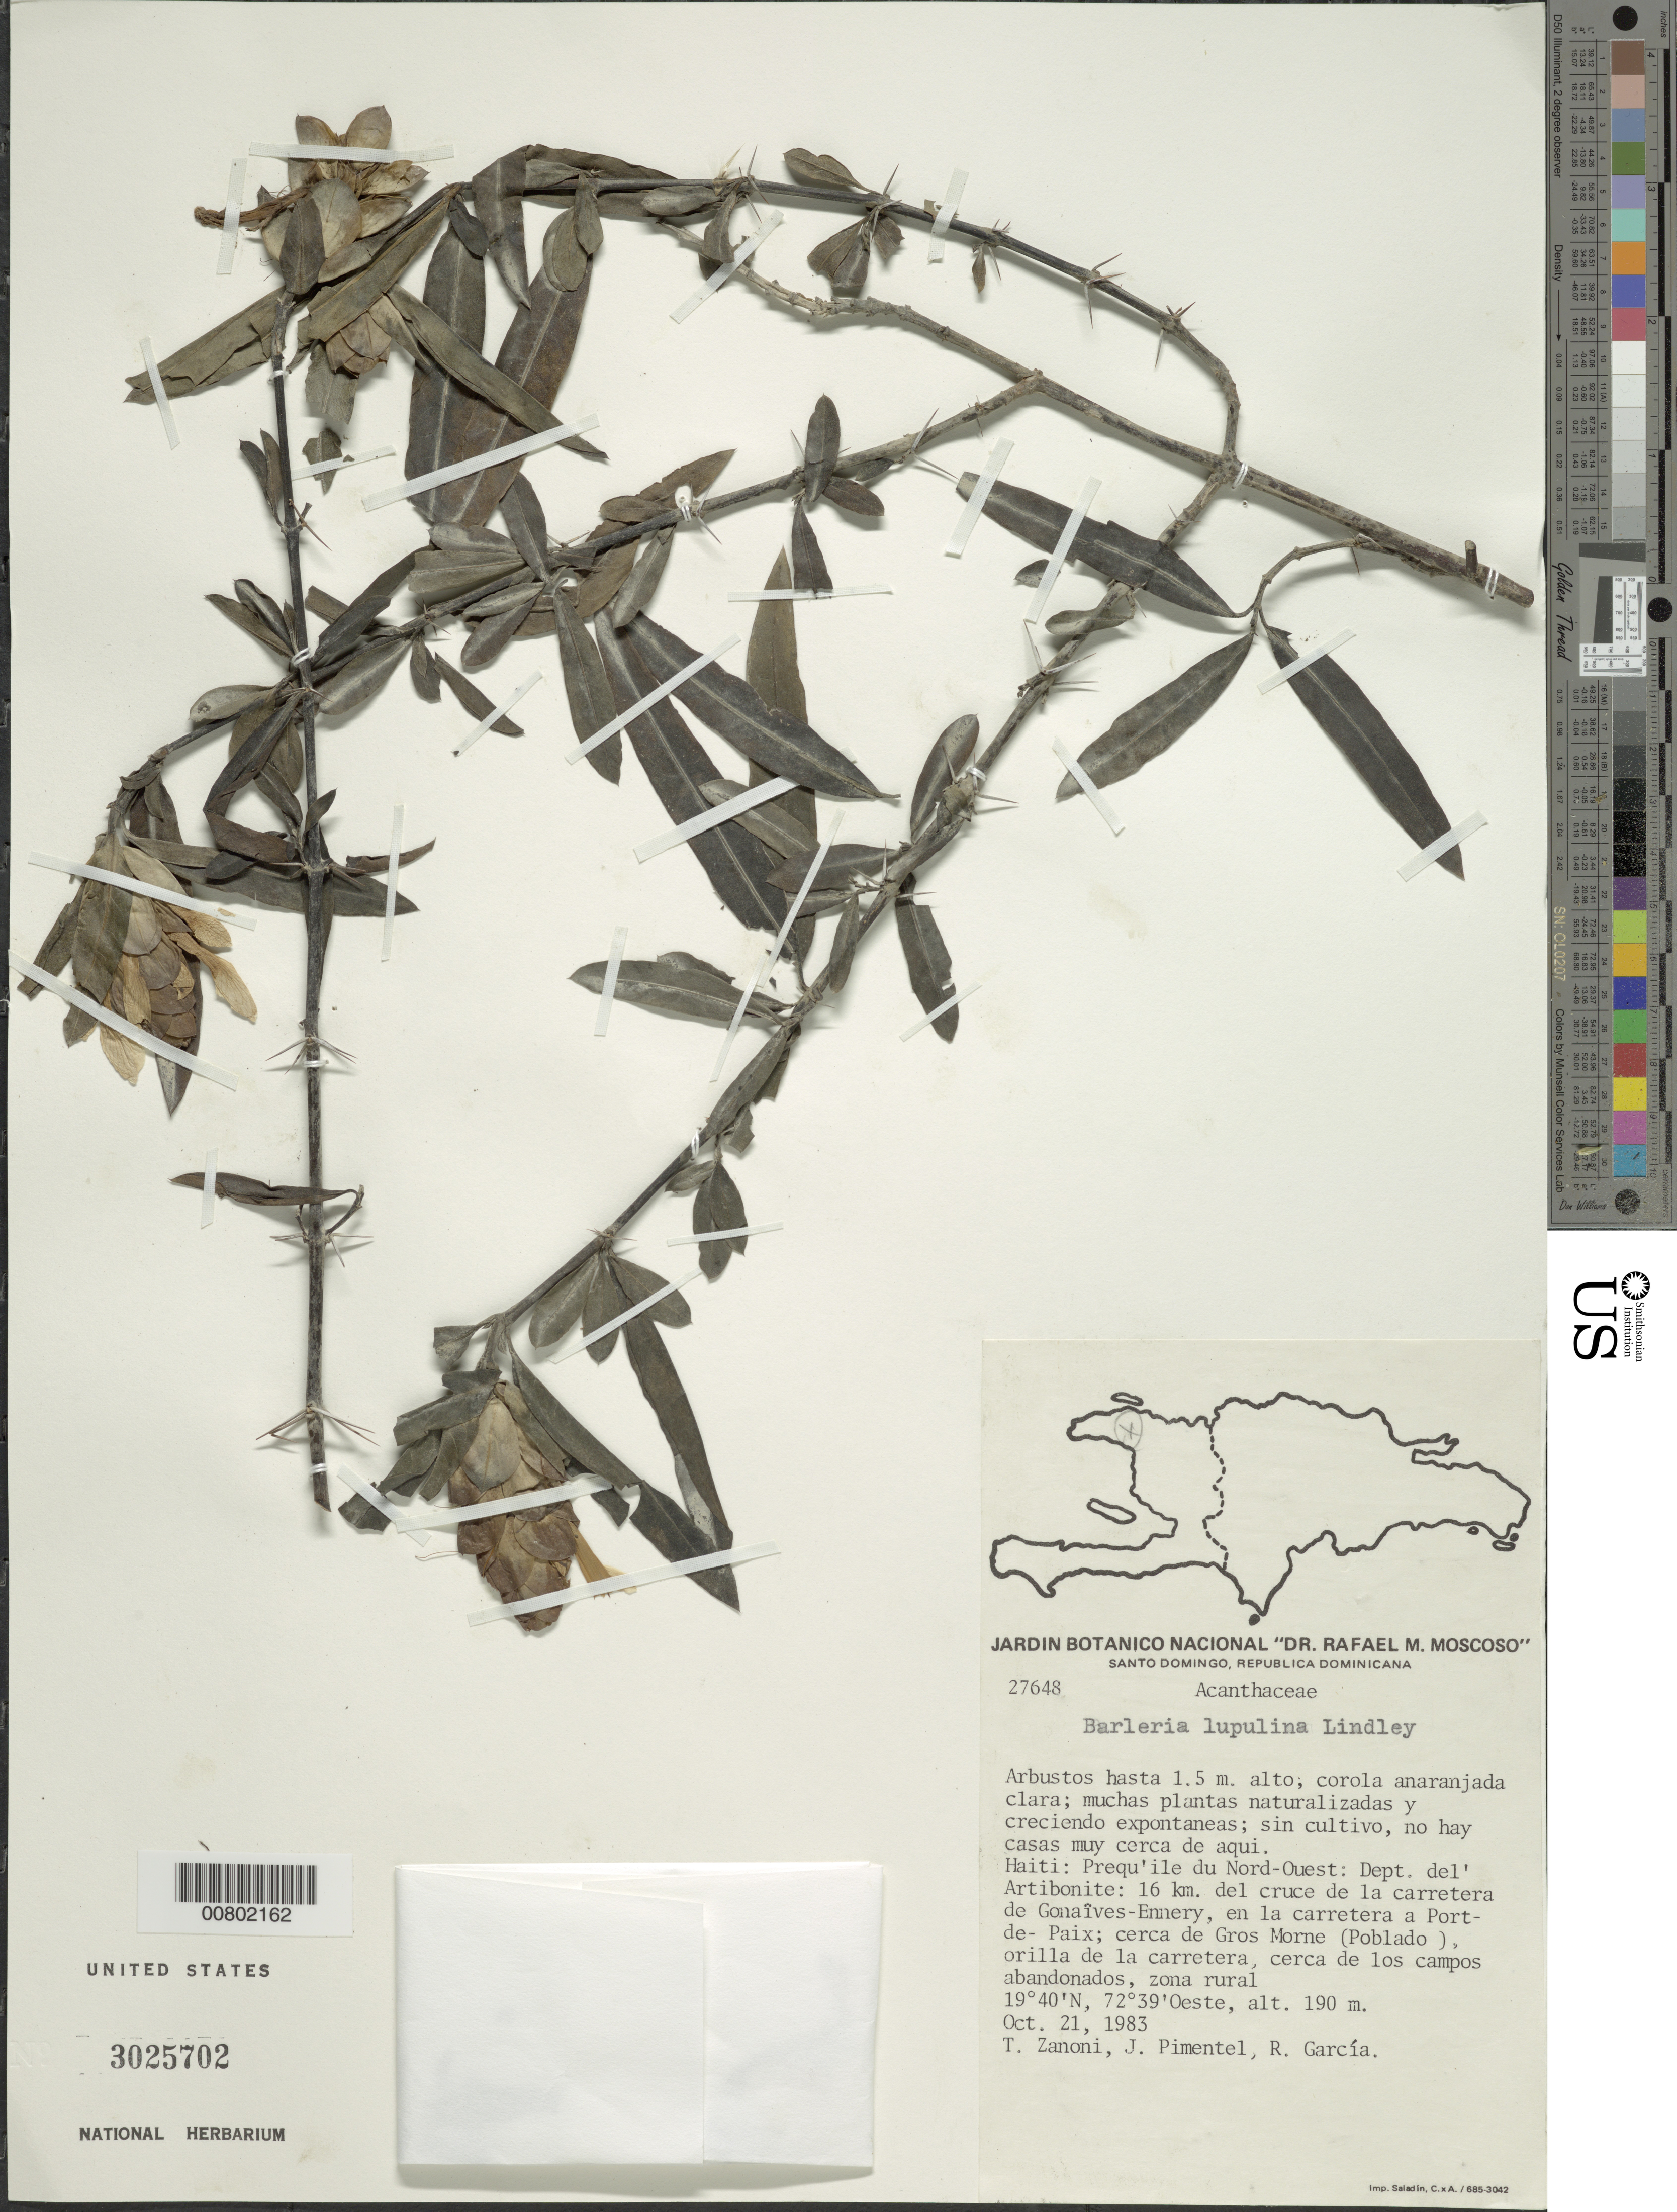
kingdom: Plantae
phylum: Tracheophyta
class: Magnoliopsida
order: Lamiales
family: Acanthaceae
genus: Barleria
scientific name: Barleria lupulina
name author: Lindl.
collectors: T. A. Zanoni, J. Pimentel & R. G. García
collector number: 27648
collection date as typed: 21 Oct 1983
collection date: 1983-10-21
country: Haiti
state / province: Nord-Ouest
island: Hispaniola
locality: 16 km del cruce de la carretera de Gonaîves-Ennery, en la carretera a Port de Paix; cerca de Gros Morne (Poblado)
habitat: Orilla de la carretera, cerca de los campos abandonados, zona rural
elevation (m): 190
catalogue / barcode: US 3025702